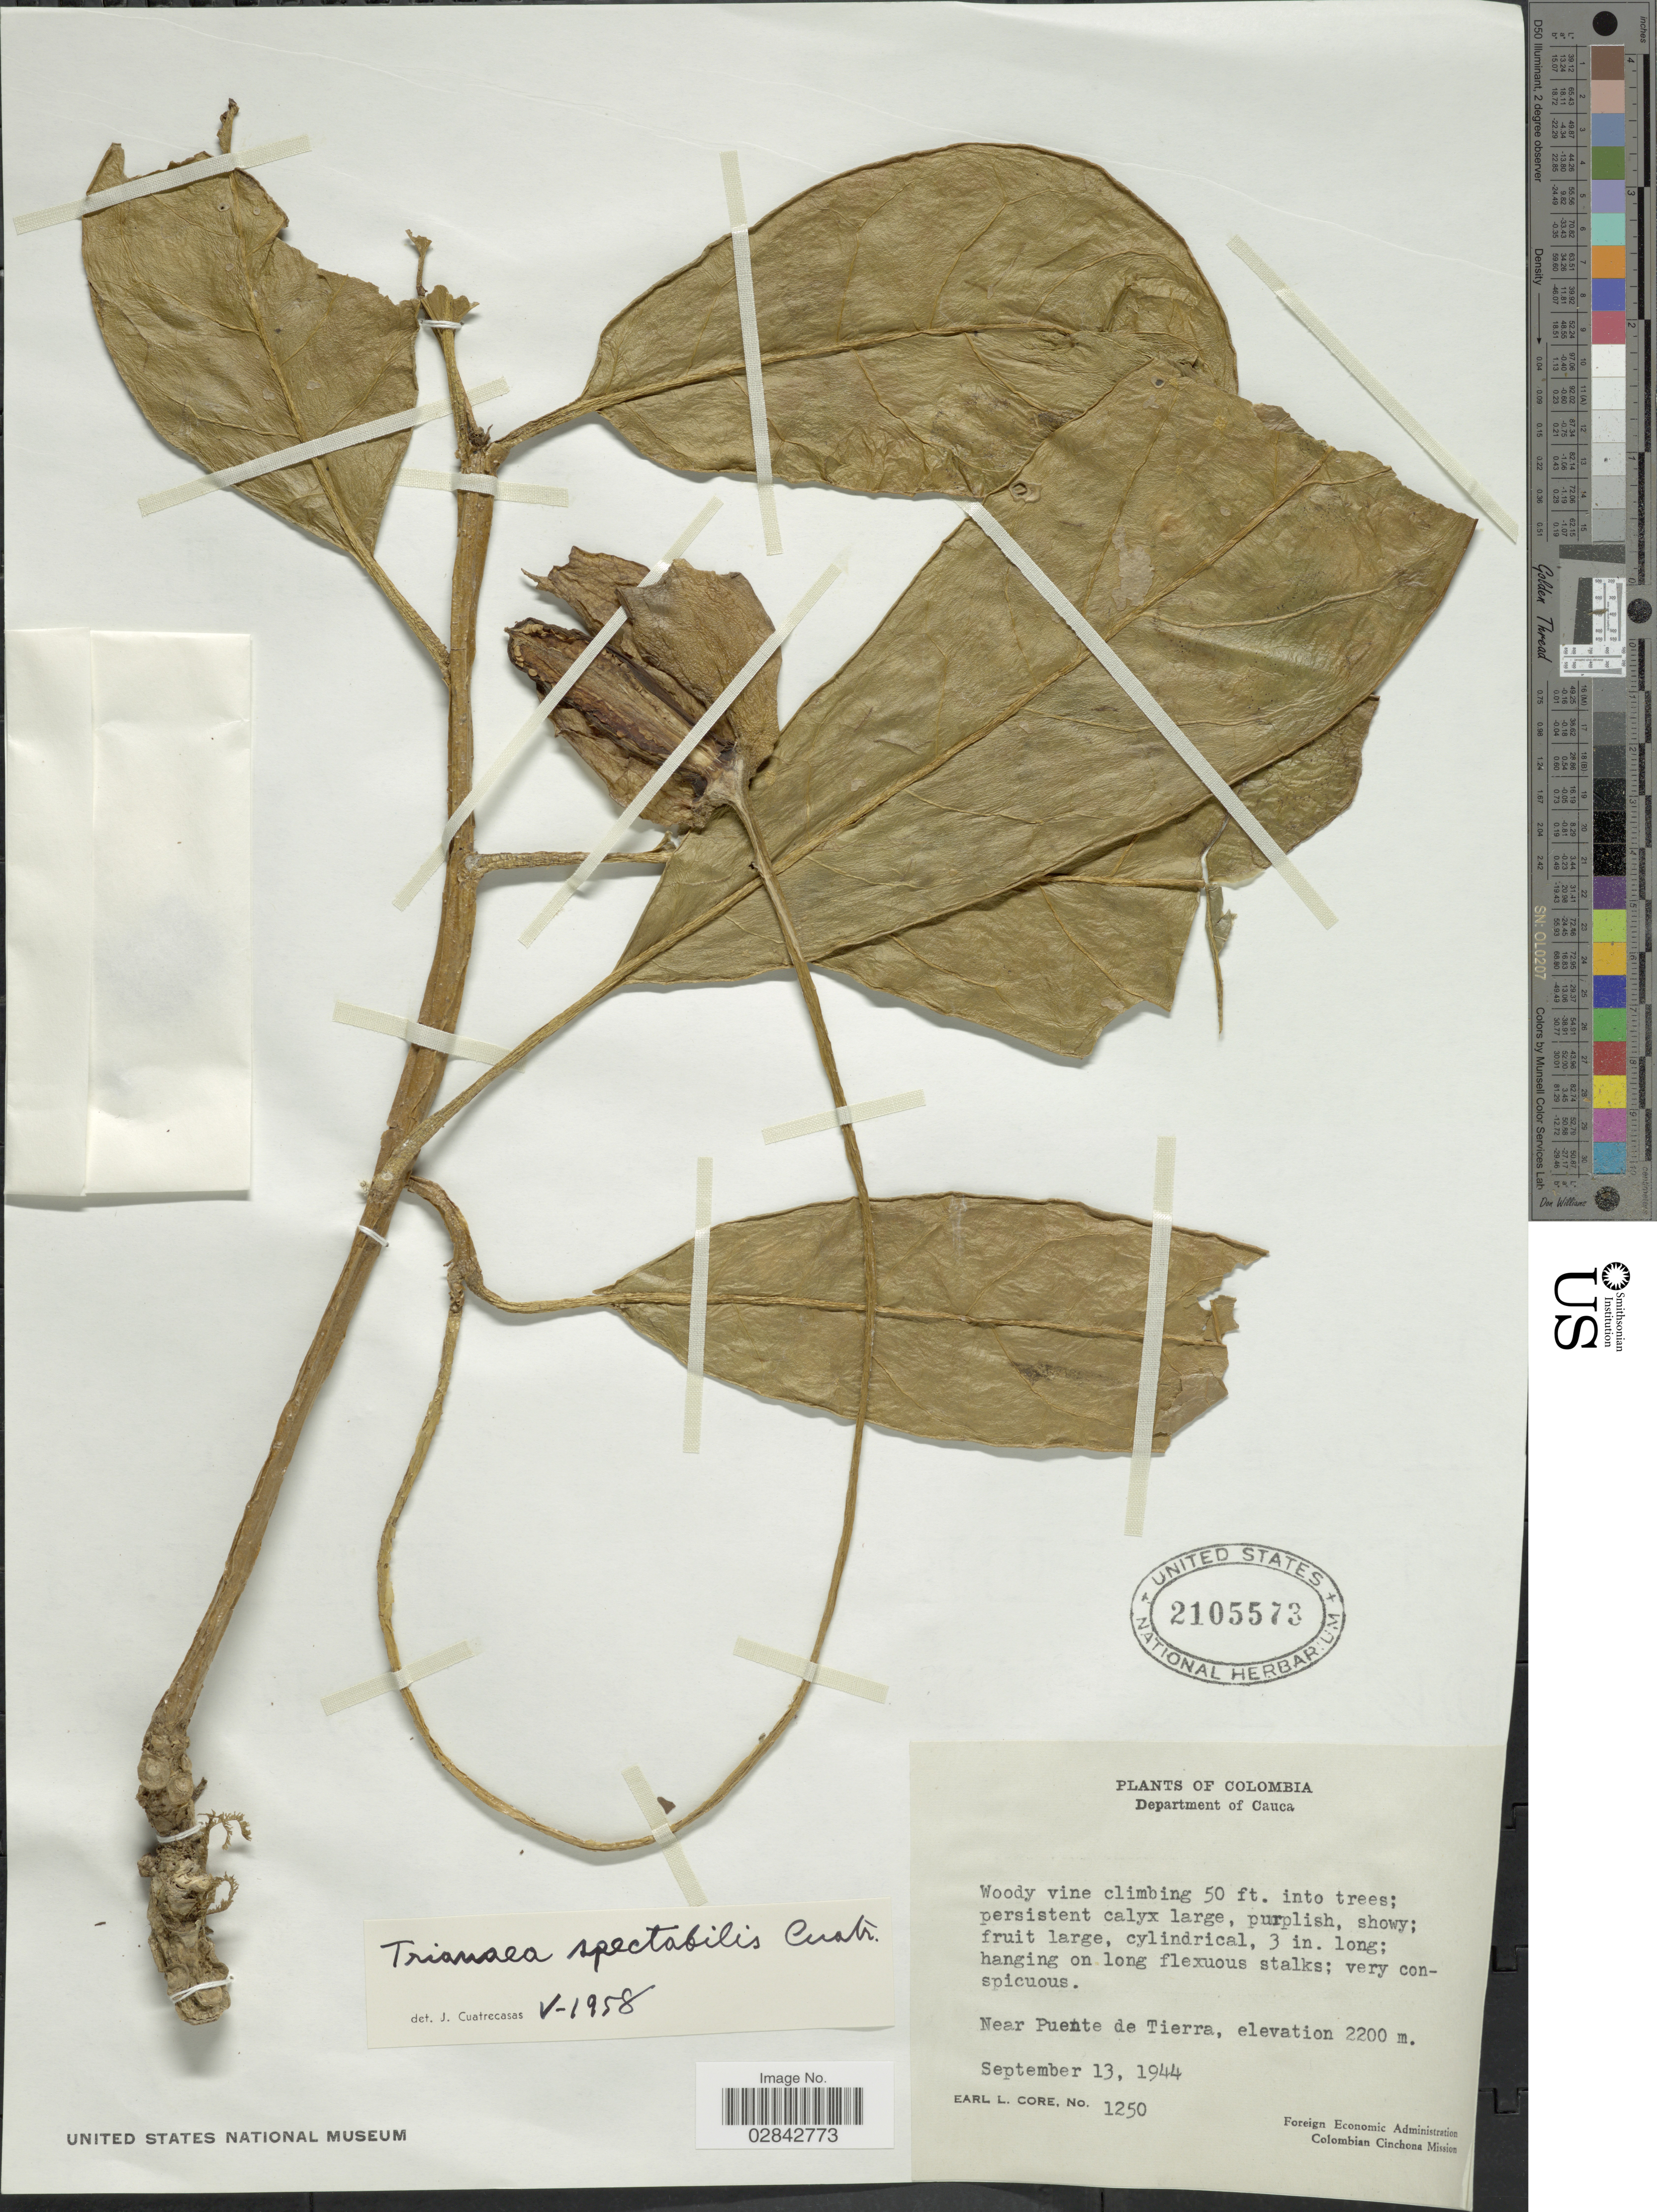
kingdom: Plantae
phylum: Tracheophyta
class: Magnoliopsida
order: Solanales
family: Solanaceae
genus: Trianaea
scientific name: Trianaea spectabilis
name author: Cuatrec.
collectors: E. L. Core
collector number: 1250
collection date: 1944-09-13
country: Colombia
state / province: Cauca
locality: Department of Cauca. Near Puente de Tierra.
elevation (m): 2200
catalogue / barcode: US 2105573